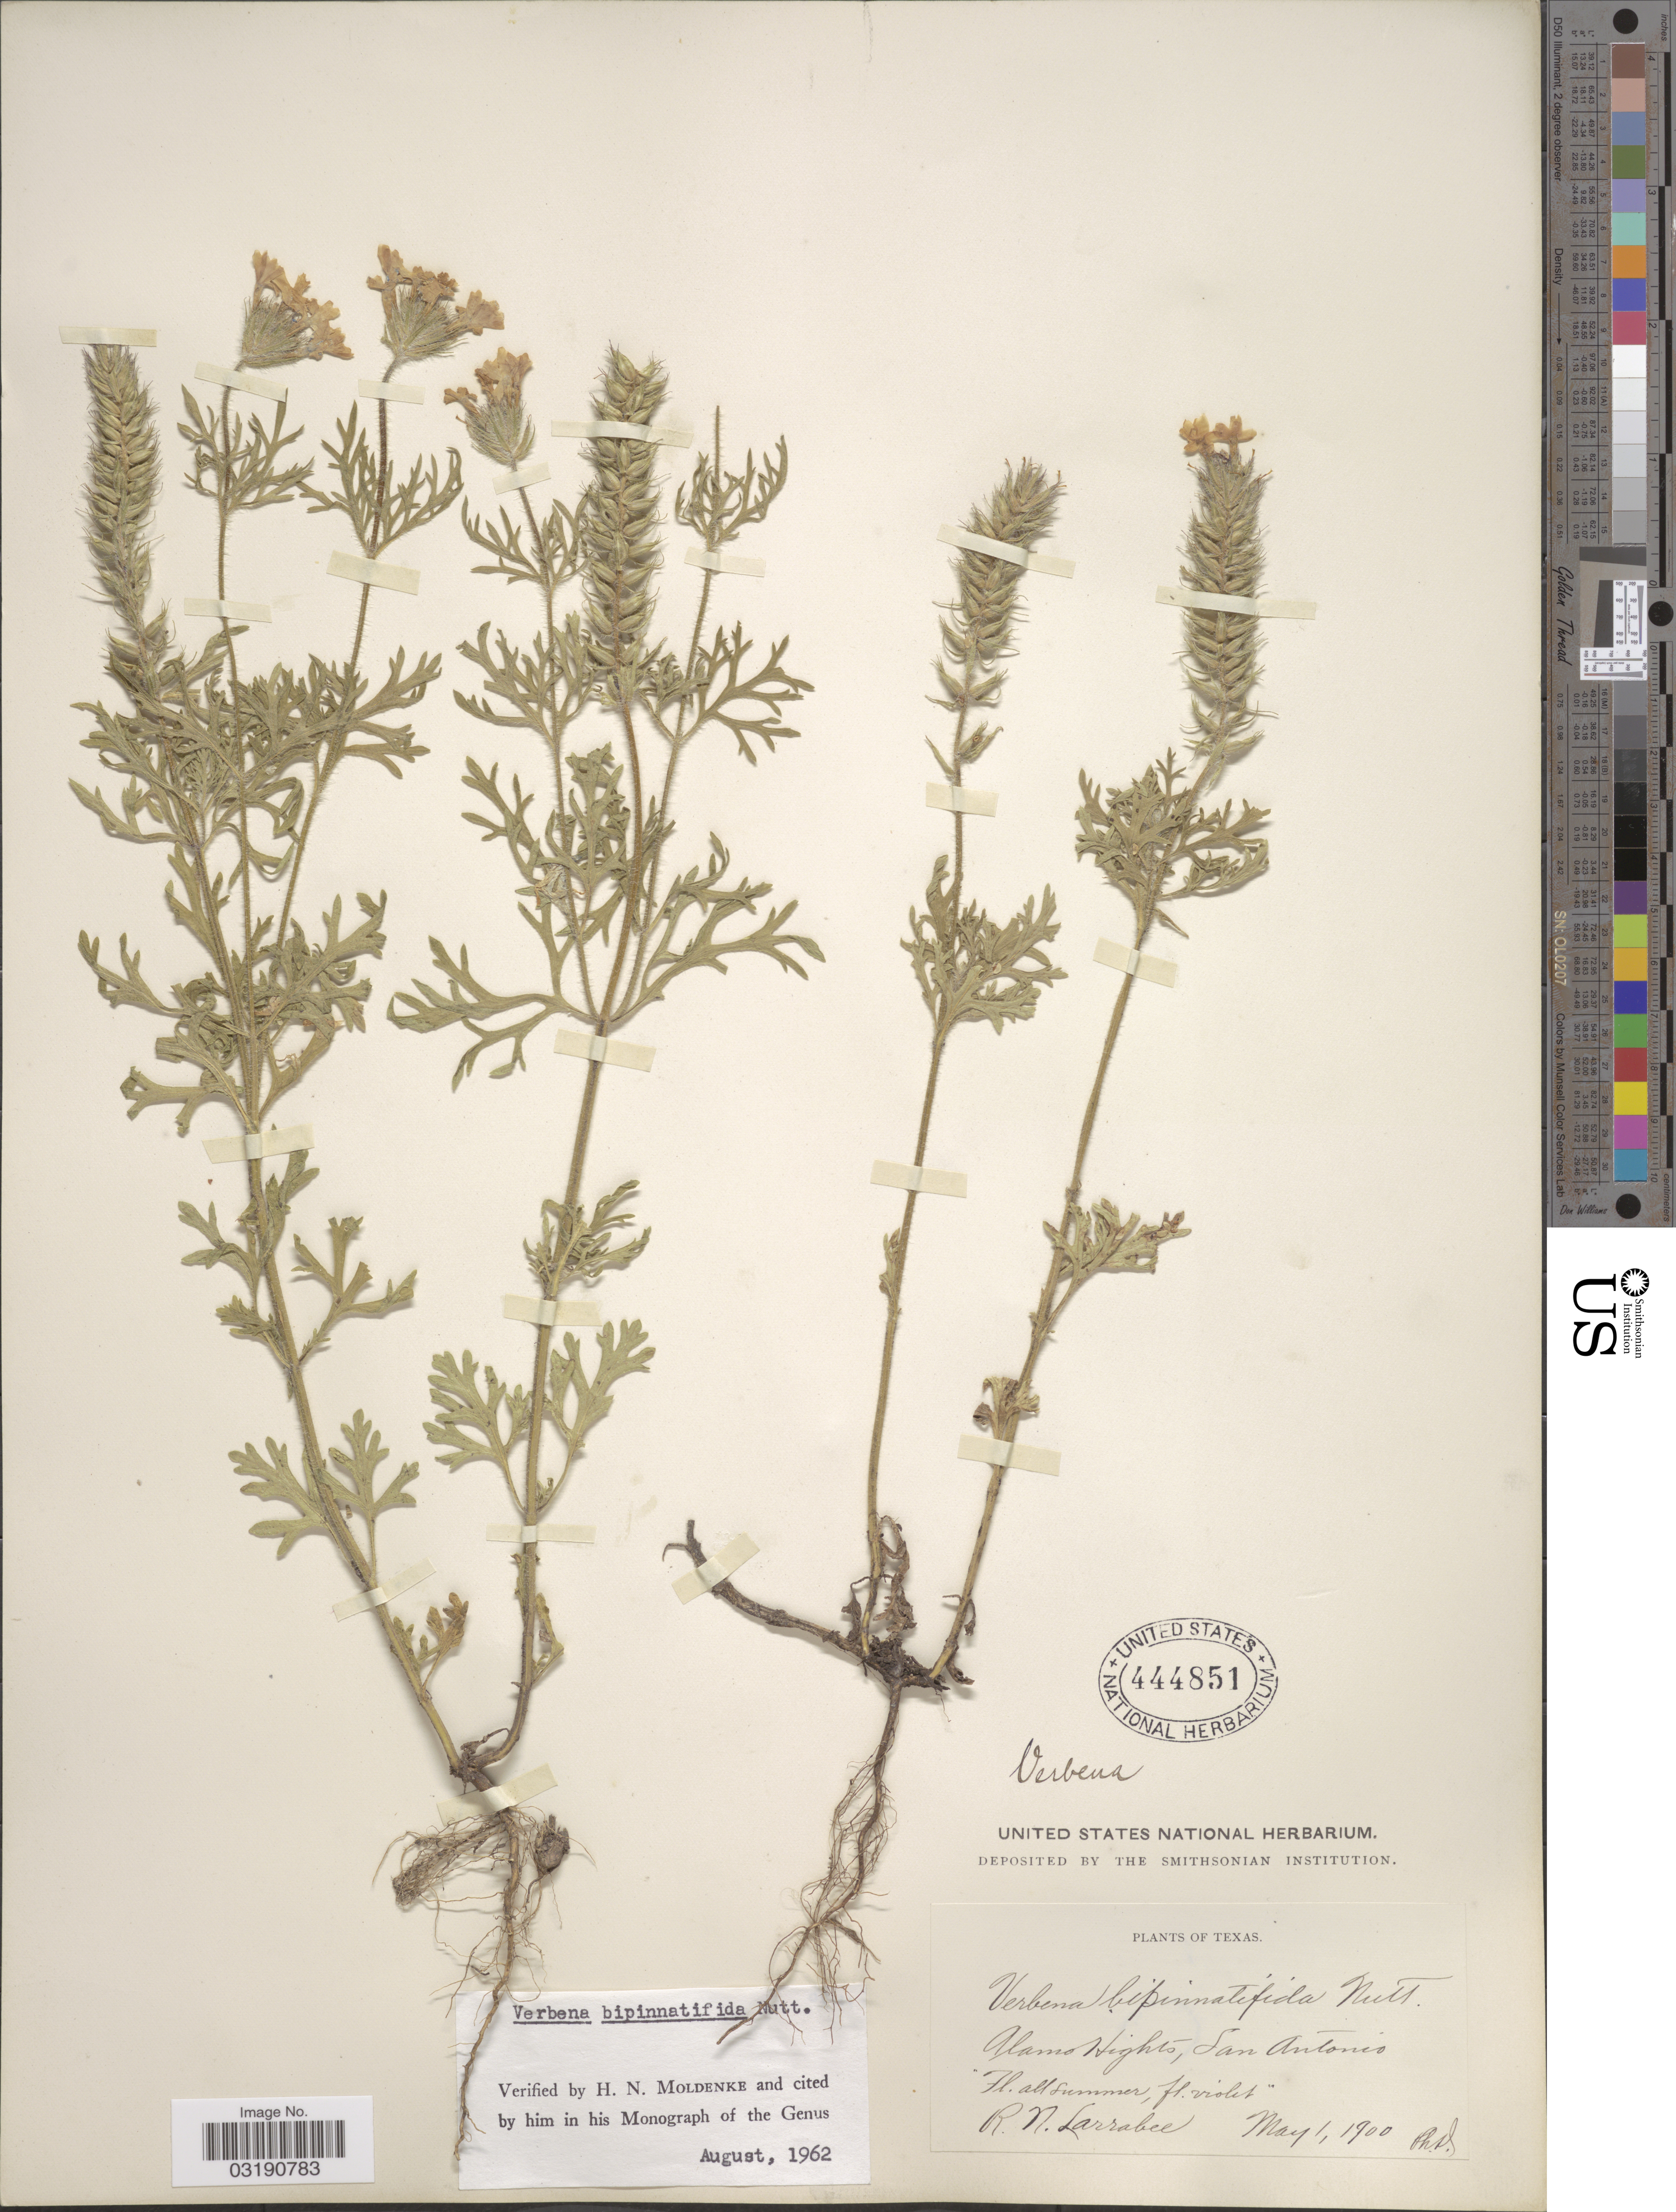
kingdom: Plantae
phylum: Tracheophyta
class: Magnoliopsida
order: Lamiales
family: Verbenaceae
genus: Verbena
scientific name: Verbena bipinnatifida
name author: (Schauer) Nutt.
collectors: R. Larrabee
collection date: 1900-05-01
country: United States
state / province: Texas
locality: Alamo Heights, San Antonio.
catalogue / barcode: US 444851